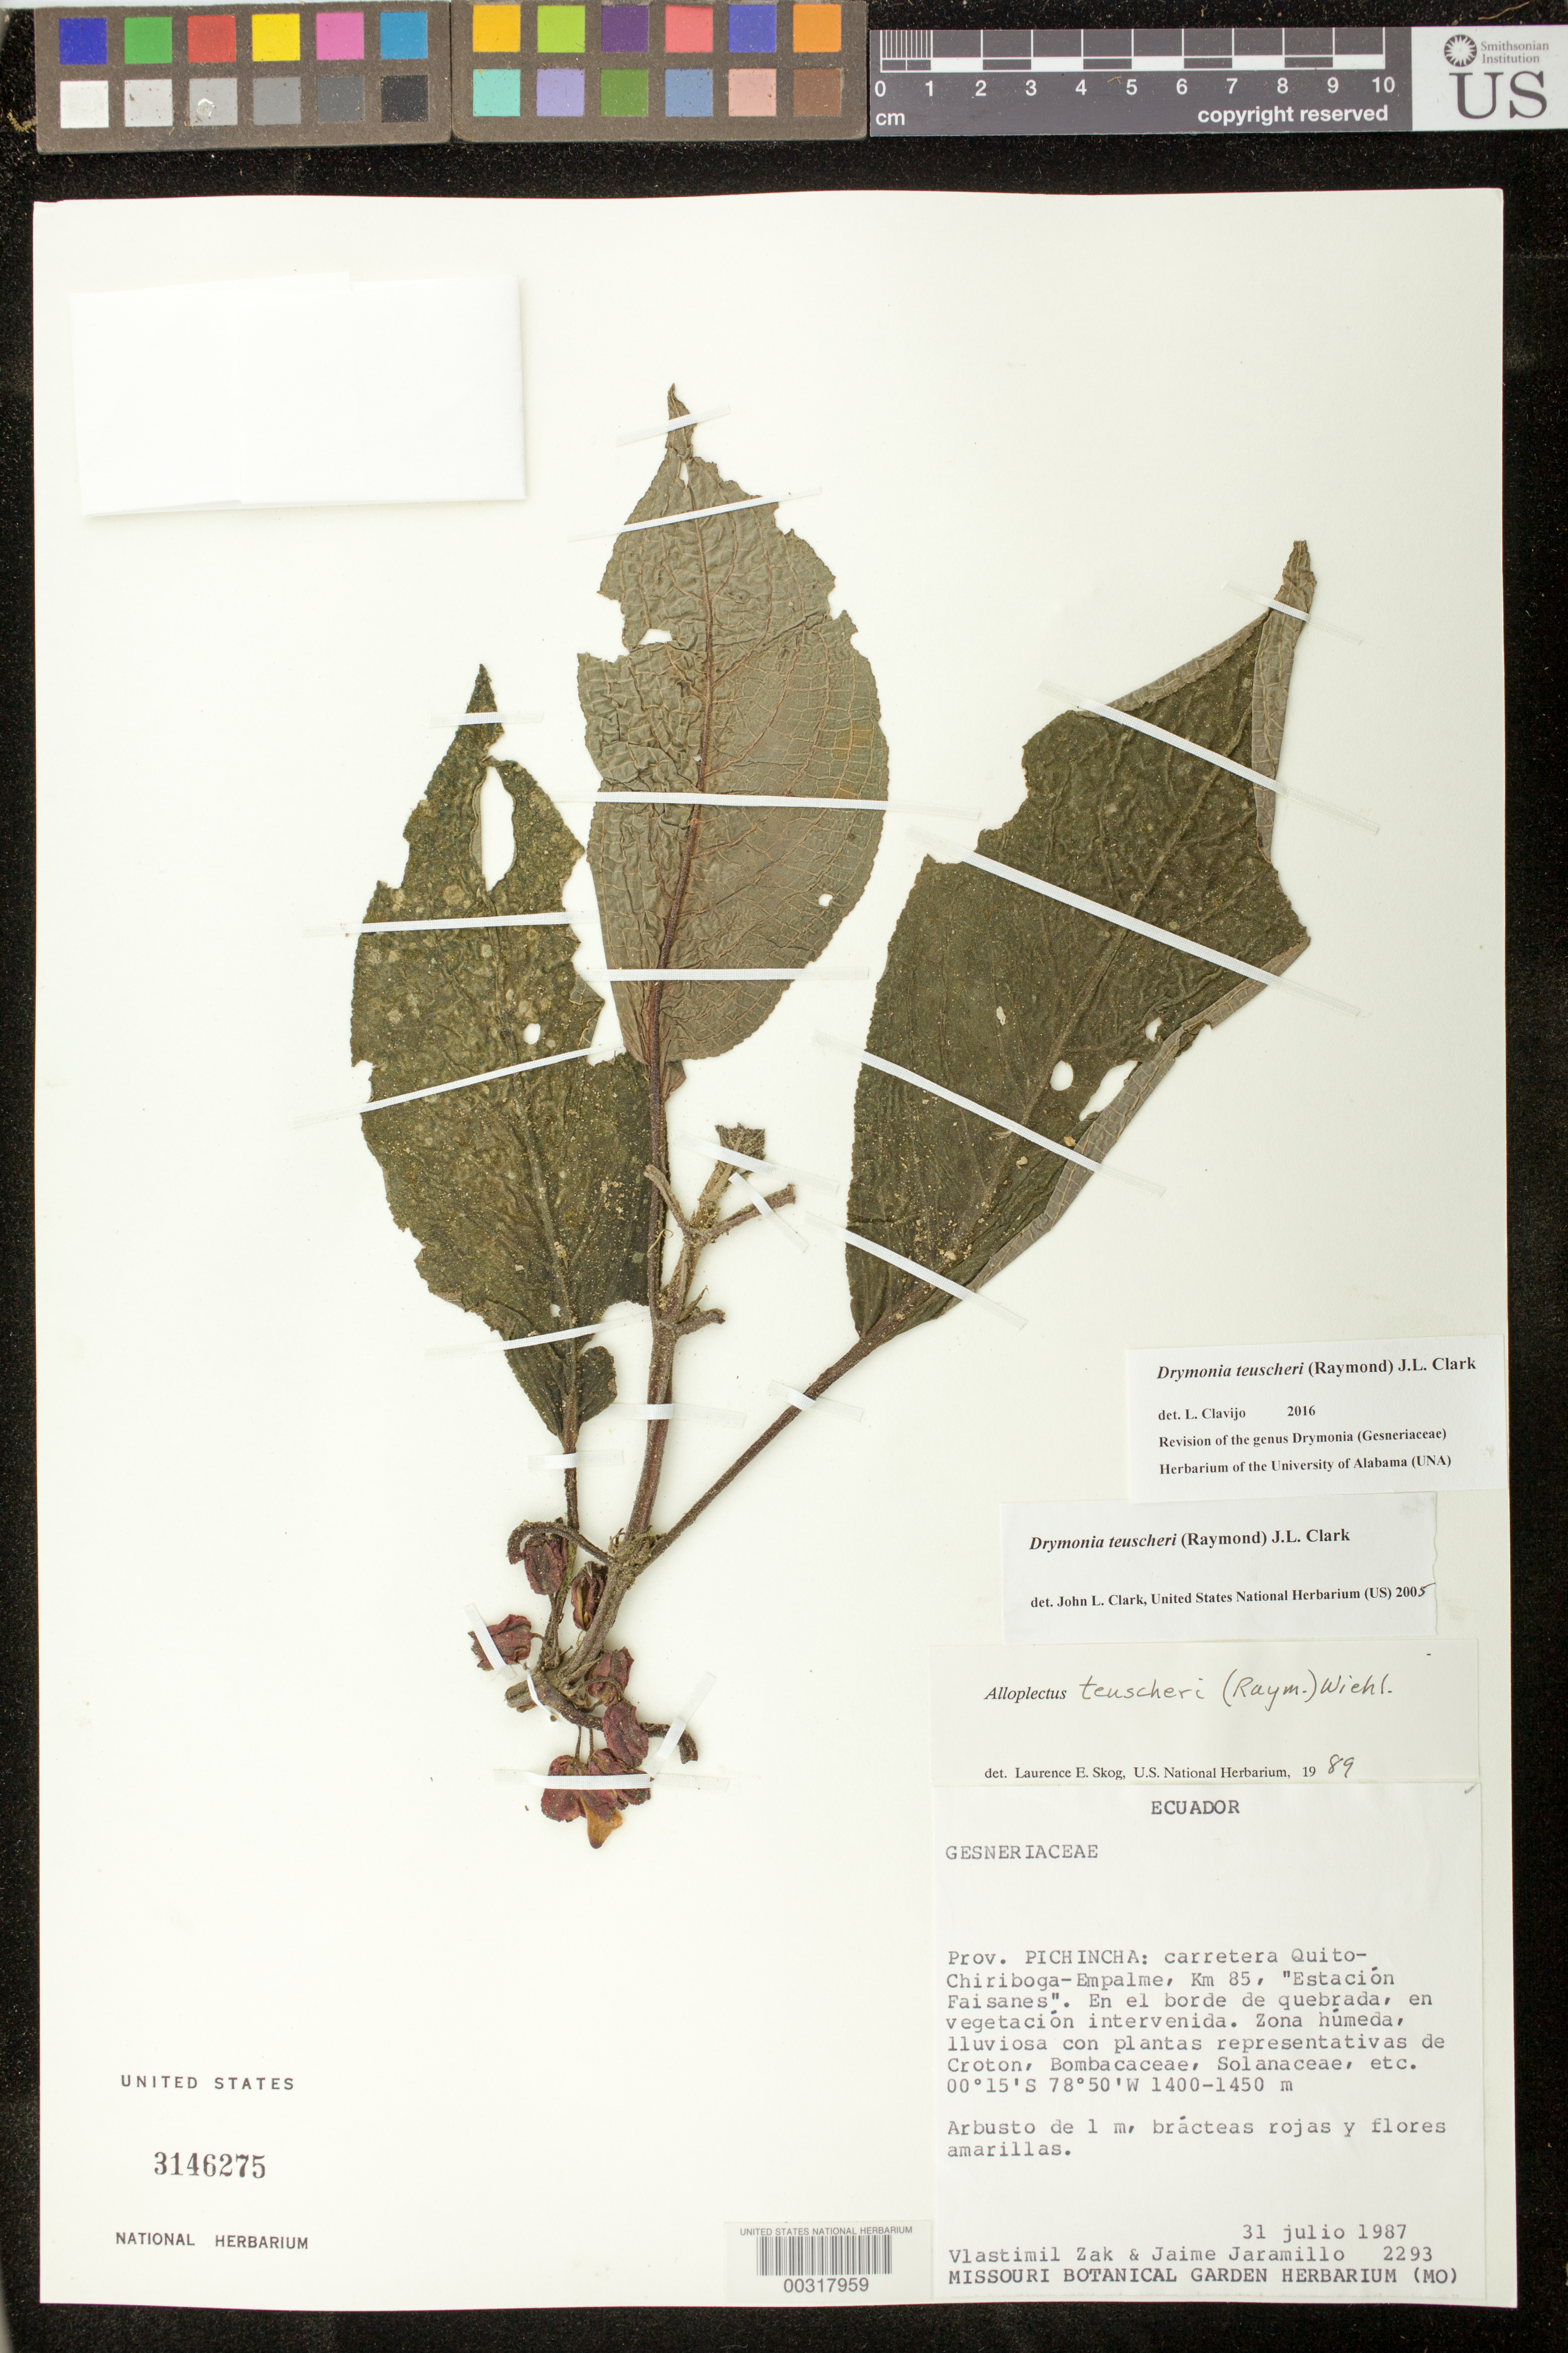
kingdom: Plantae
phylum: Tracheophyta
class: Magnoliopsida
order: Lamiales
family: Gesneriaceae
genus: Drymonia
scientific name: Drymonia teuscheri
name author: (Raymond) J.L. Clark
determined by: Clark, J. L., (SEL), The Marie Selby Botanical Garden (UNITED STATES)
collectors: V. Zak & J. L. Jaramillo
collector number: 2293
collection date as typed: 31 Jul 1987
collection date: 1987-07-31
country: Ecuador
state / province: Pichincha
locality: Quito - Chiriboga - Empalme highway, km 85, "Estacion Faisanes"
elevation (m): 1400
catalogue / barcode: US 3146275